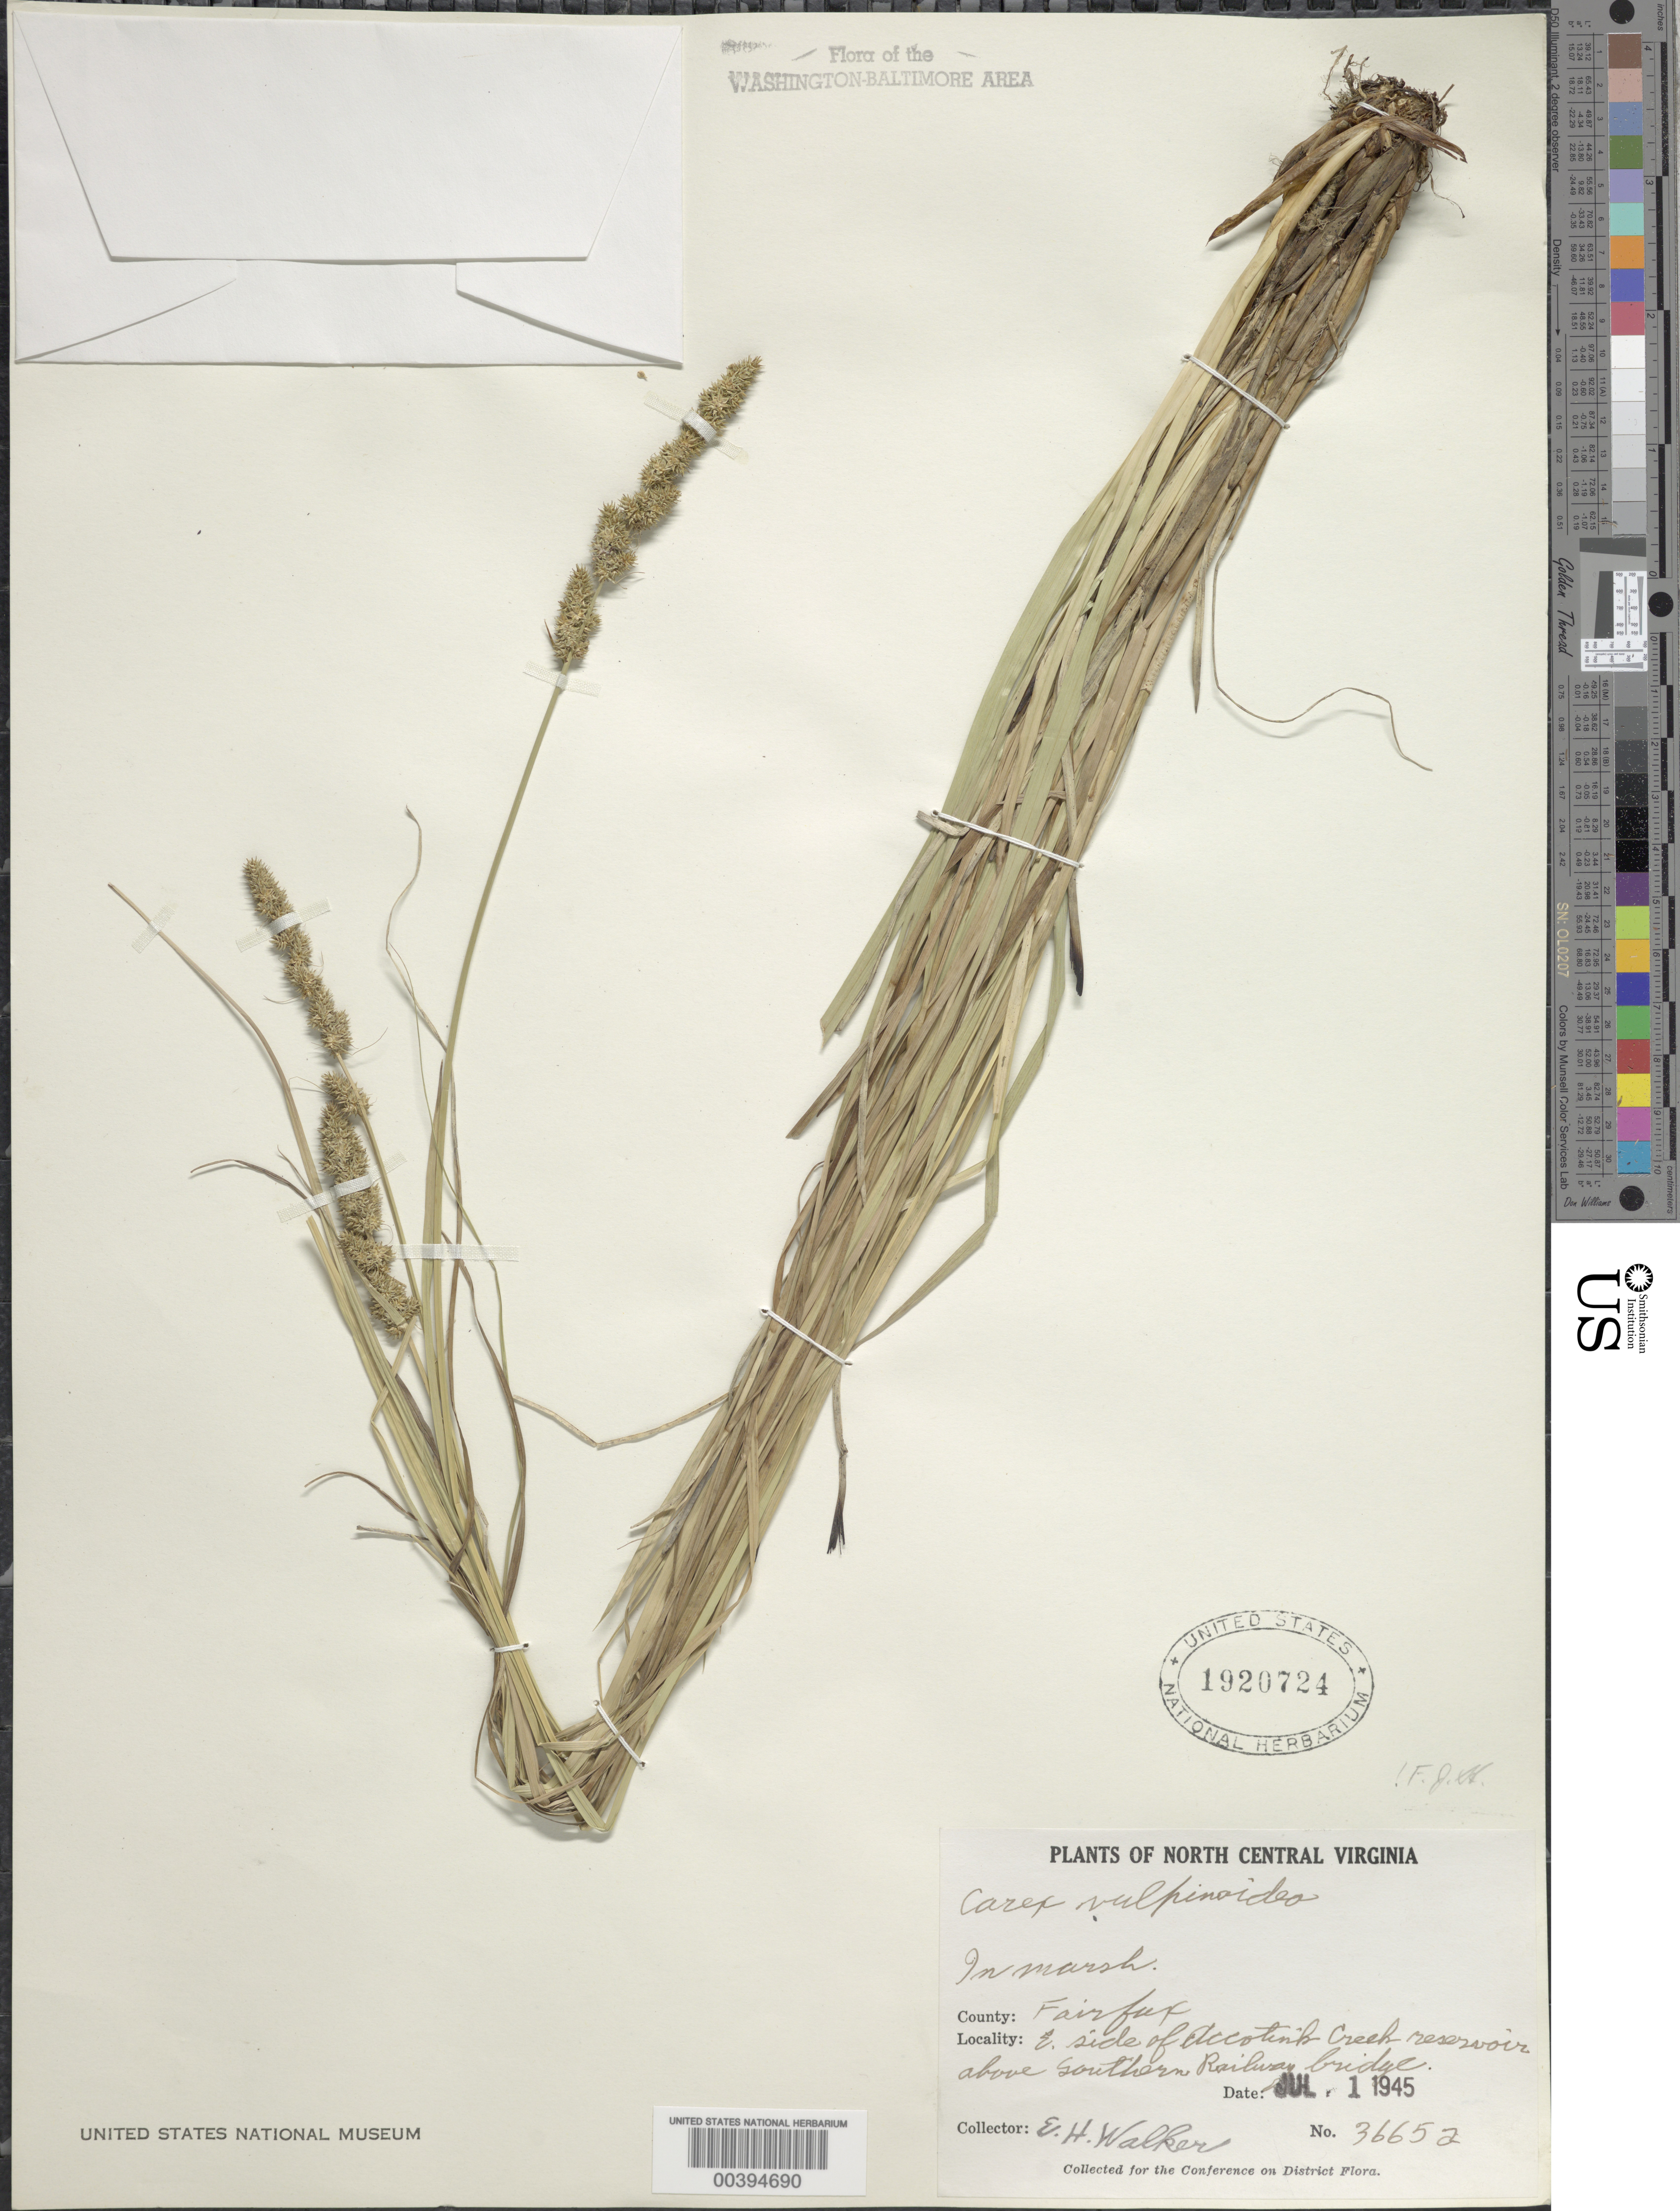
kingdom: Plantae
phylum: Tracheophyta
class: Liliopsida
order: Poales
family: Cyperaceae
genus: Carex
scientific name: Carex vulpinoidea Michx.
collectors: E. H. Walker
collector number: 3665A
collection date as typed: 01 Jul 1945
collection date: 1945-07-01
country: United States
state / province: Virginia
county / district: Fairfax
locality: Accotink Creek Reservoir, above Southern Railroad Bridge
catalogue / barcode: US 1920724